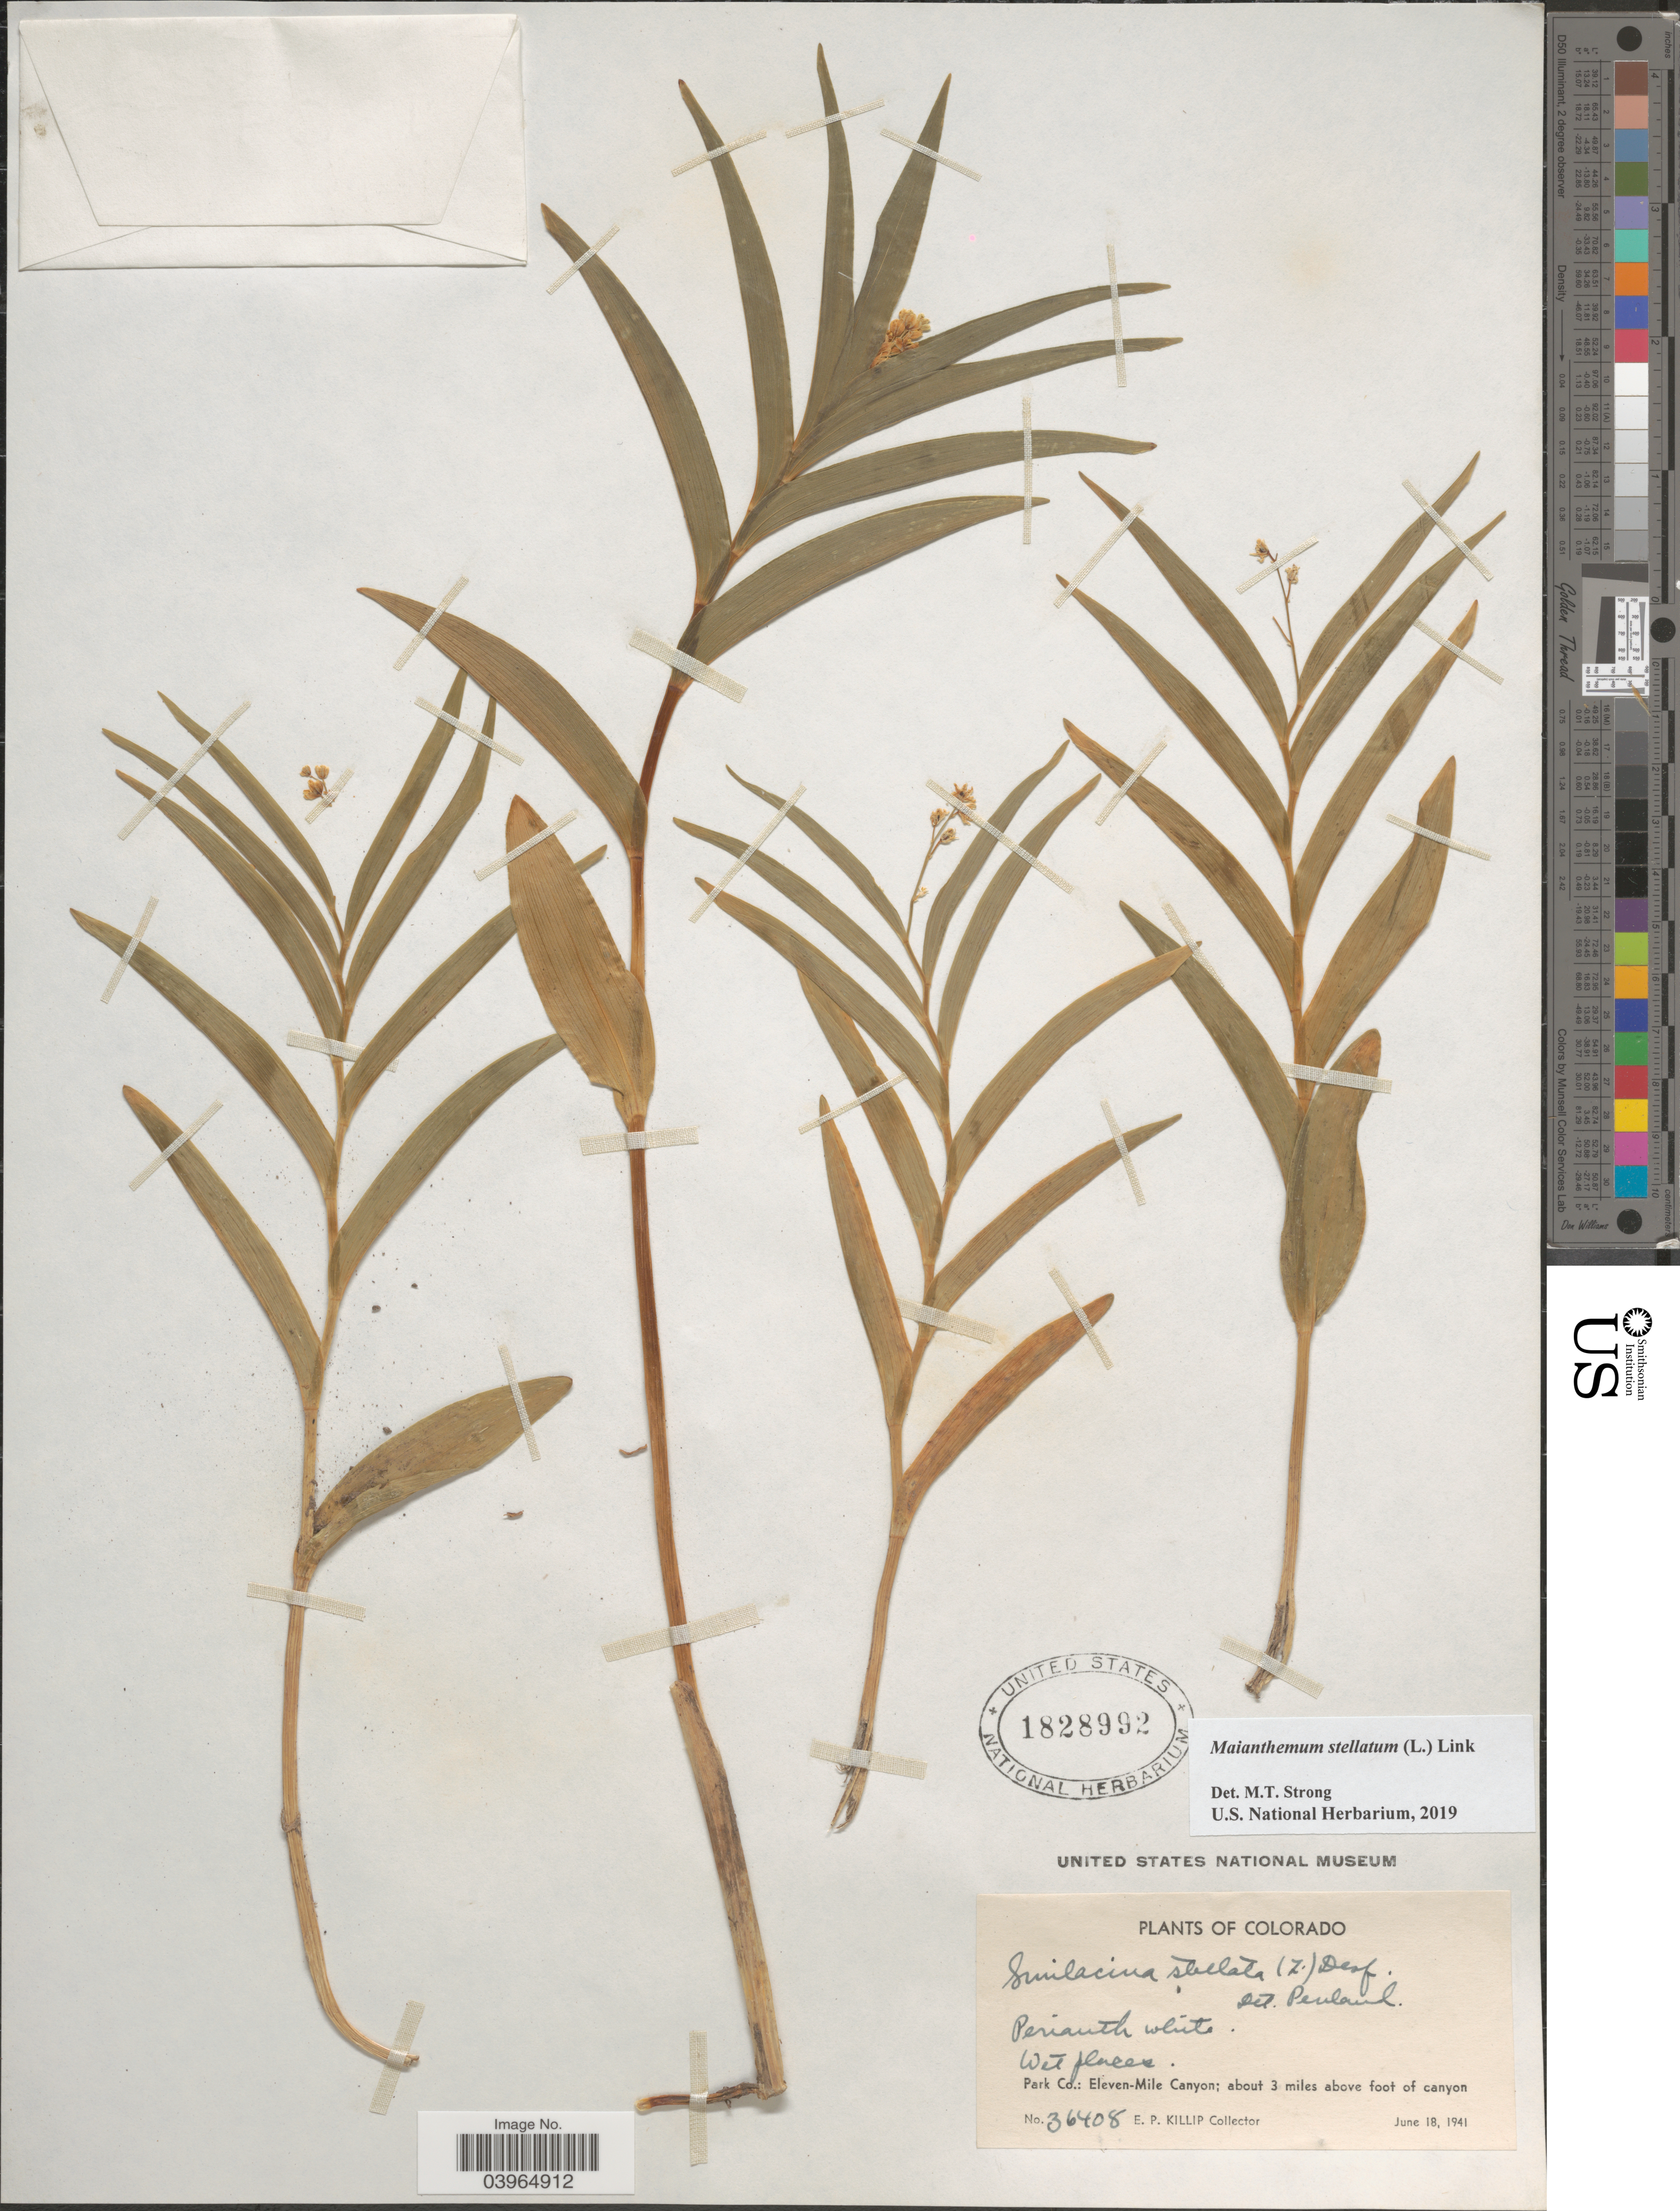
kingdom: Plantae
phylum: Tracheophyta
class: Liliopsida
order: Asparagales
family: Asparagaceae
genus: Maianthemum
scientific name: Maianthemum stellatum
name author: (L.) Link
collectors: E. P. Killip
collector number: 36408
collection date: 1941-06-18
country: United States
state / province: Colorado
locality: Park Co.: Eleven-Mile Canyon; about 3 miles above foot of canyon.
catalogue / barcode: US 1828992